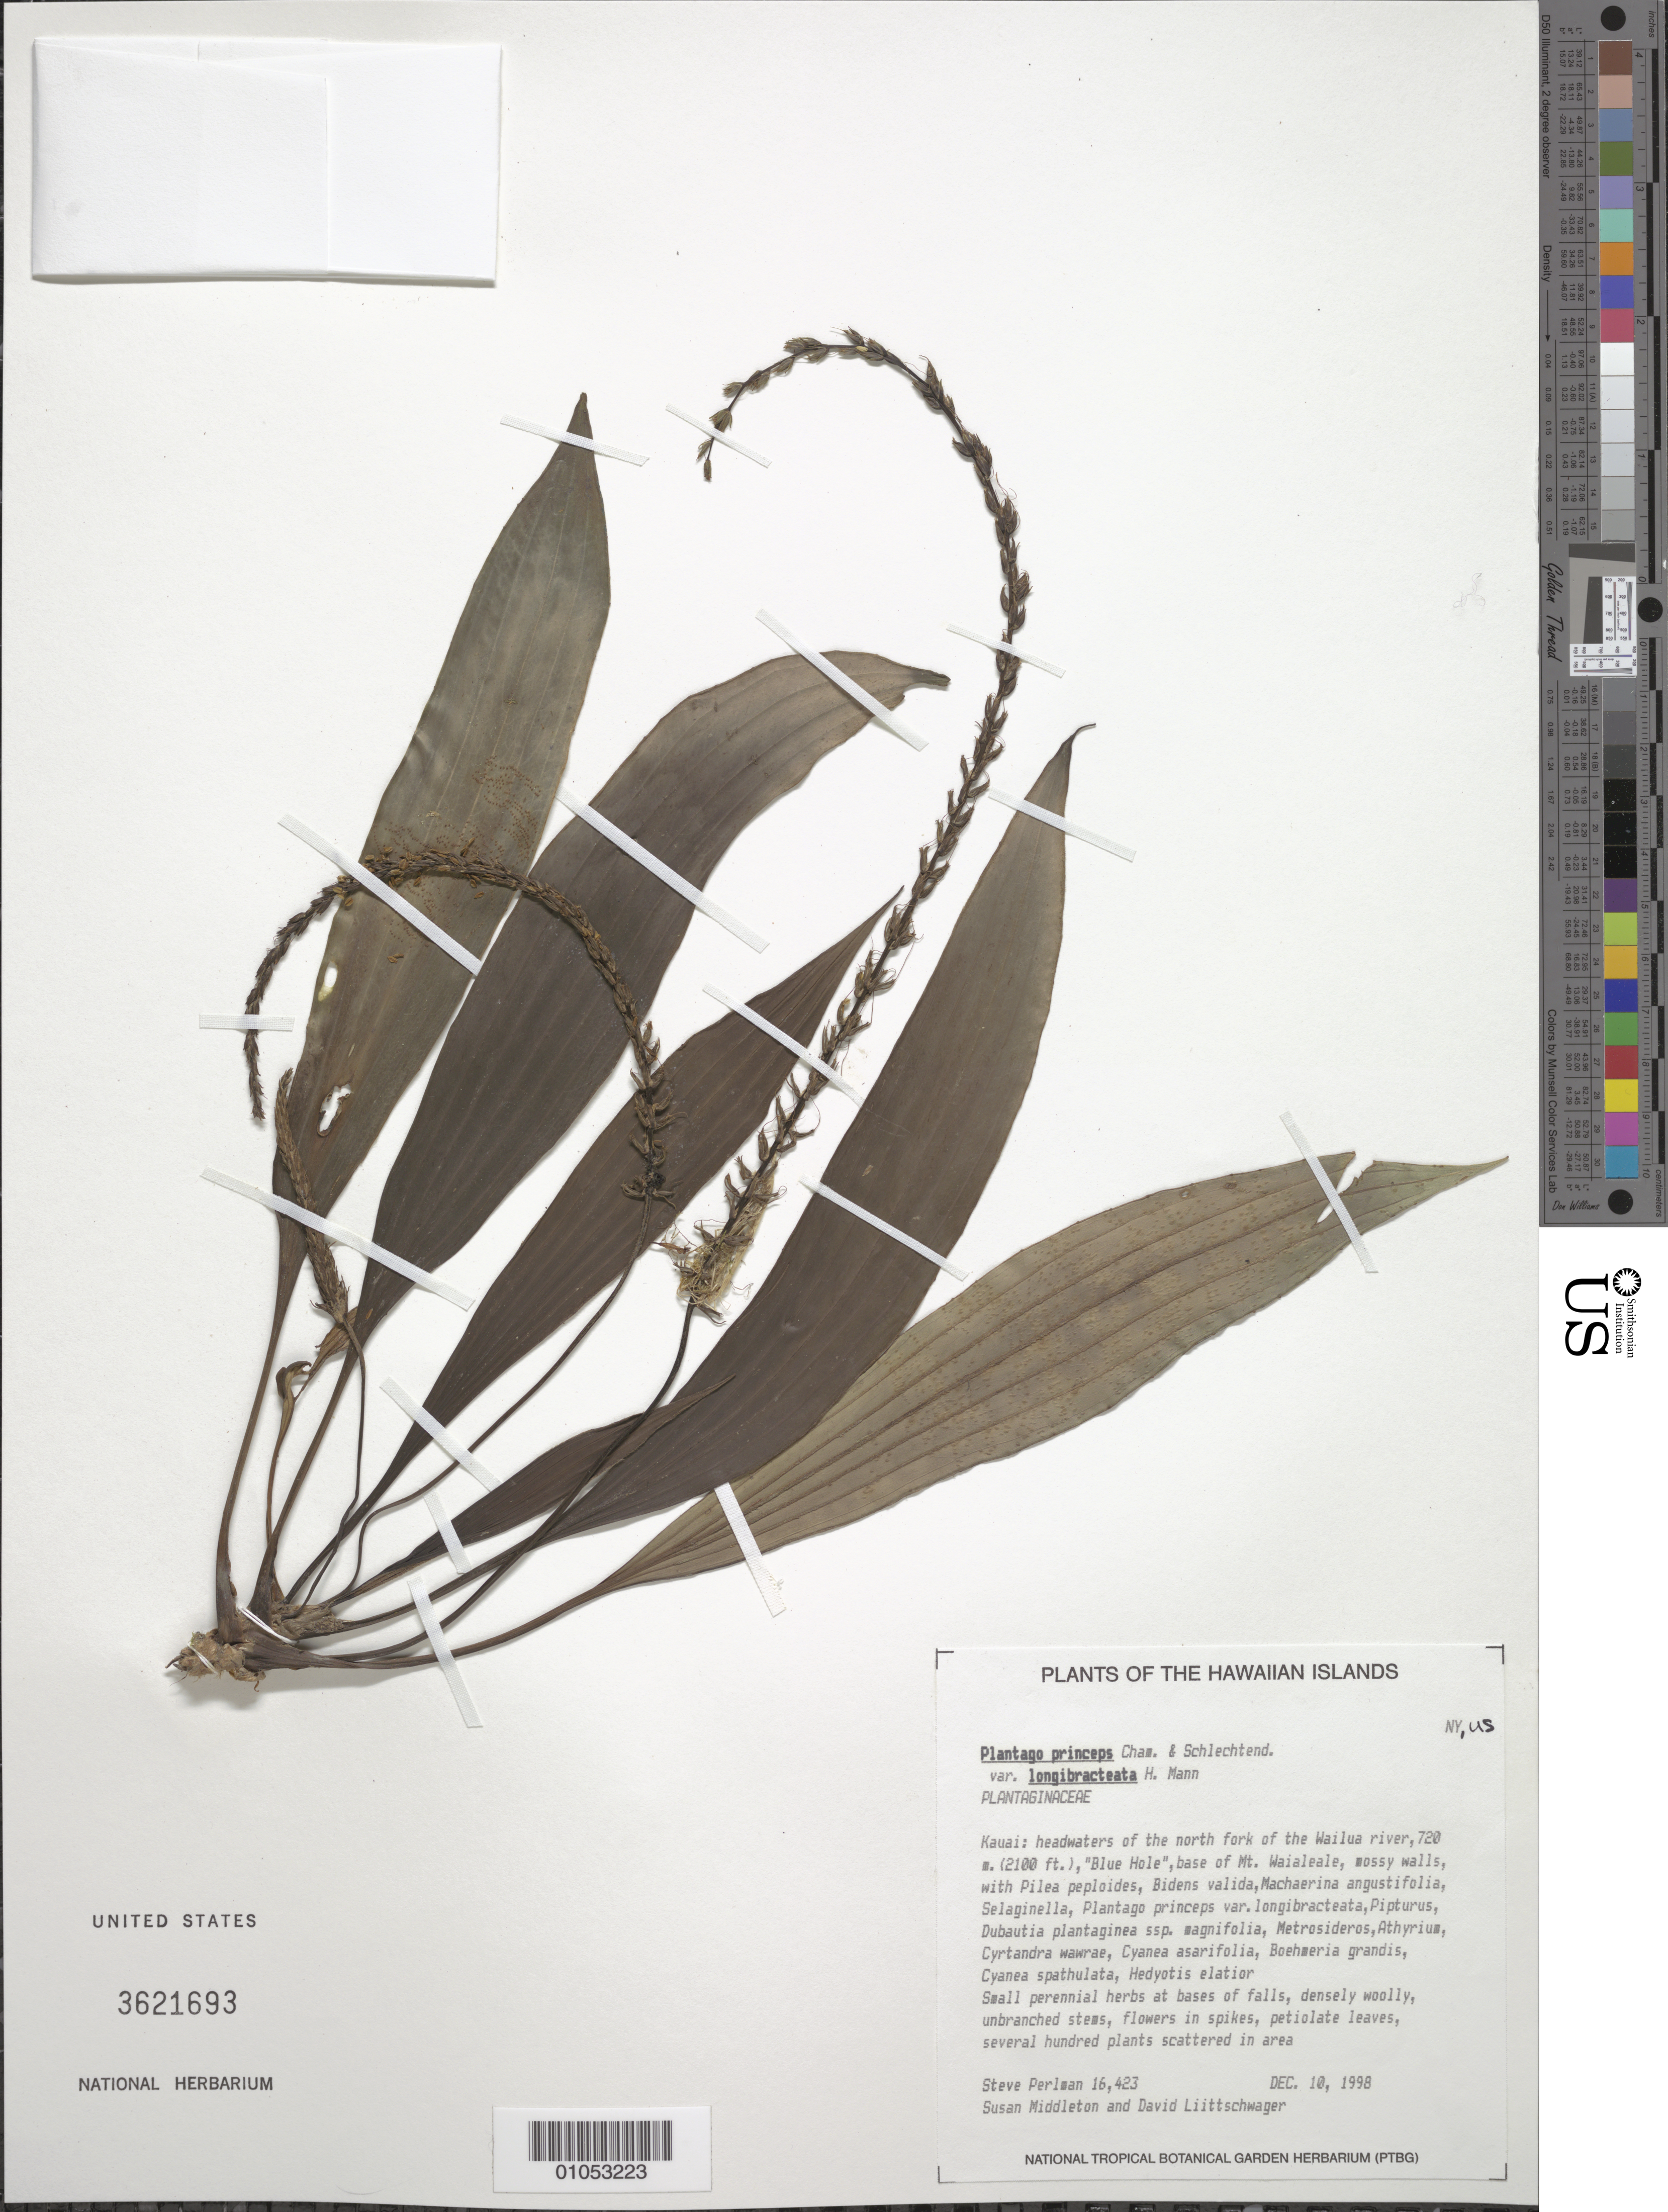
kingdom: Plantae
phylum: Tracheophyta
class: Magnoliopsida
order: Lamiales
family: Plantaginaceae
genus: Plantago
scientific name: Plantago princeps var. longibracteata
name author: H. Mann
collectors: S. P. Perlman, S. Middleton & D. Liittschwager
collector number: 16423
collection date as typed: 10 Dec 1998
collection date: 1998-12-10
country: United States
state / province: Hawaii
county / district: Kauai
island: Kaua'i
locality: Headwaters of the north fork of the Wailua river, "Blue Hole" base of Mt. Waialeale.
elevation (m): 720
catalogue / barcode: US 3621693